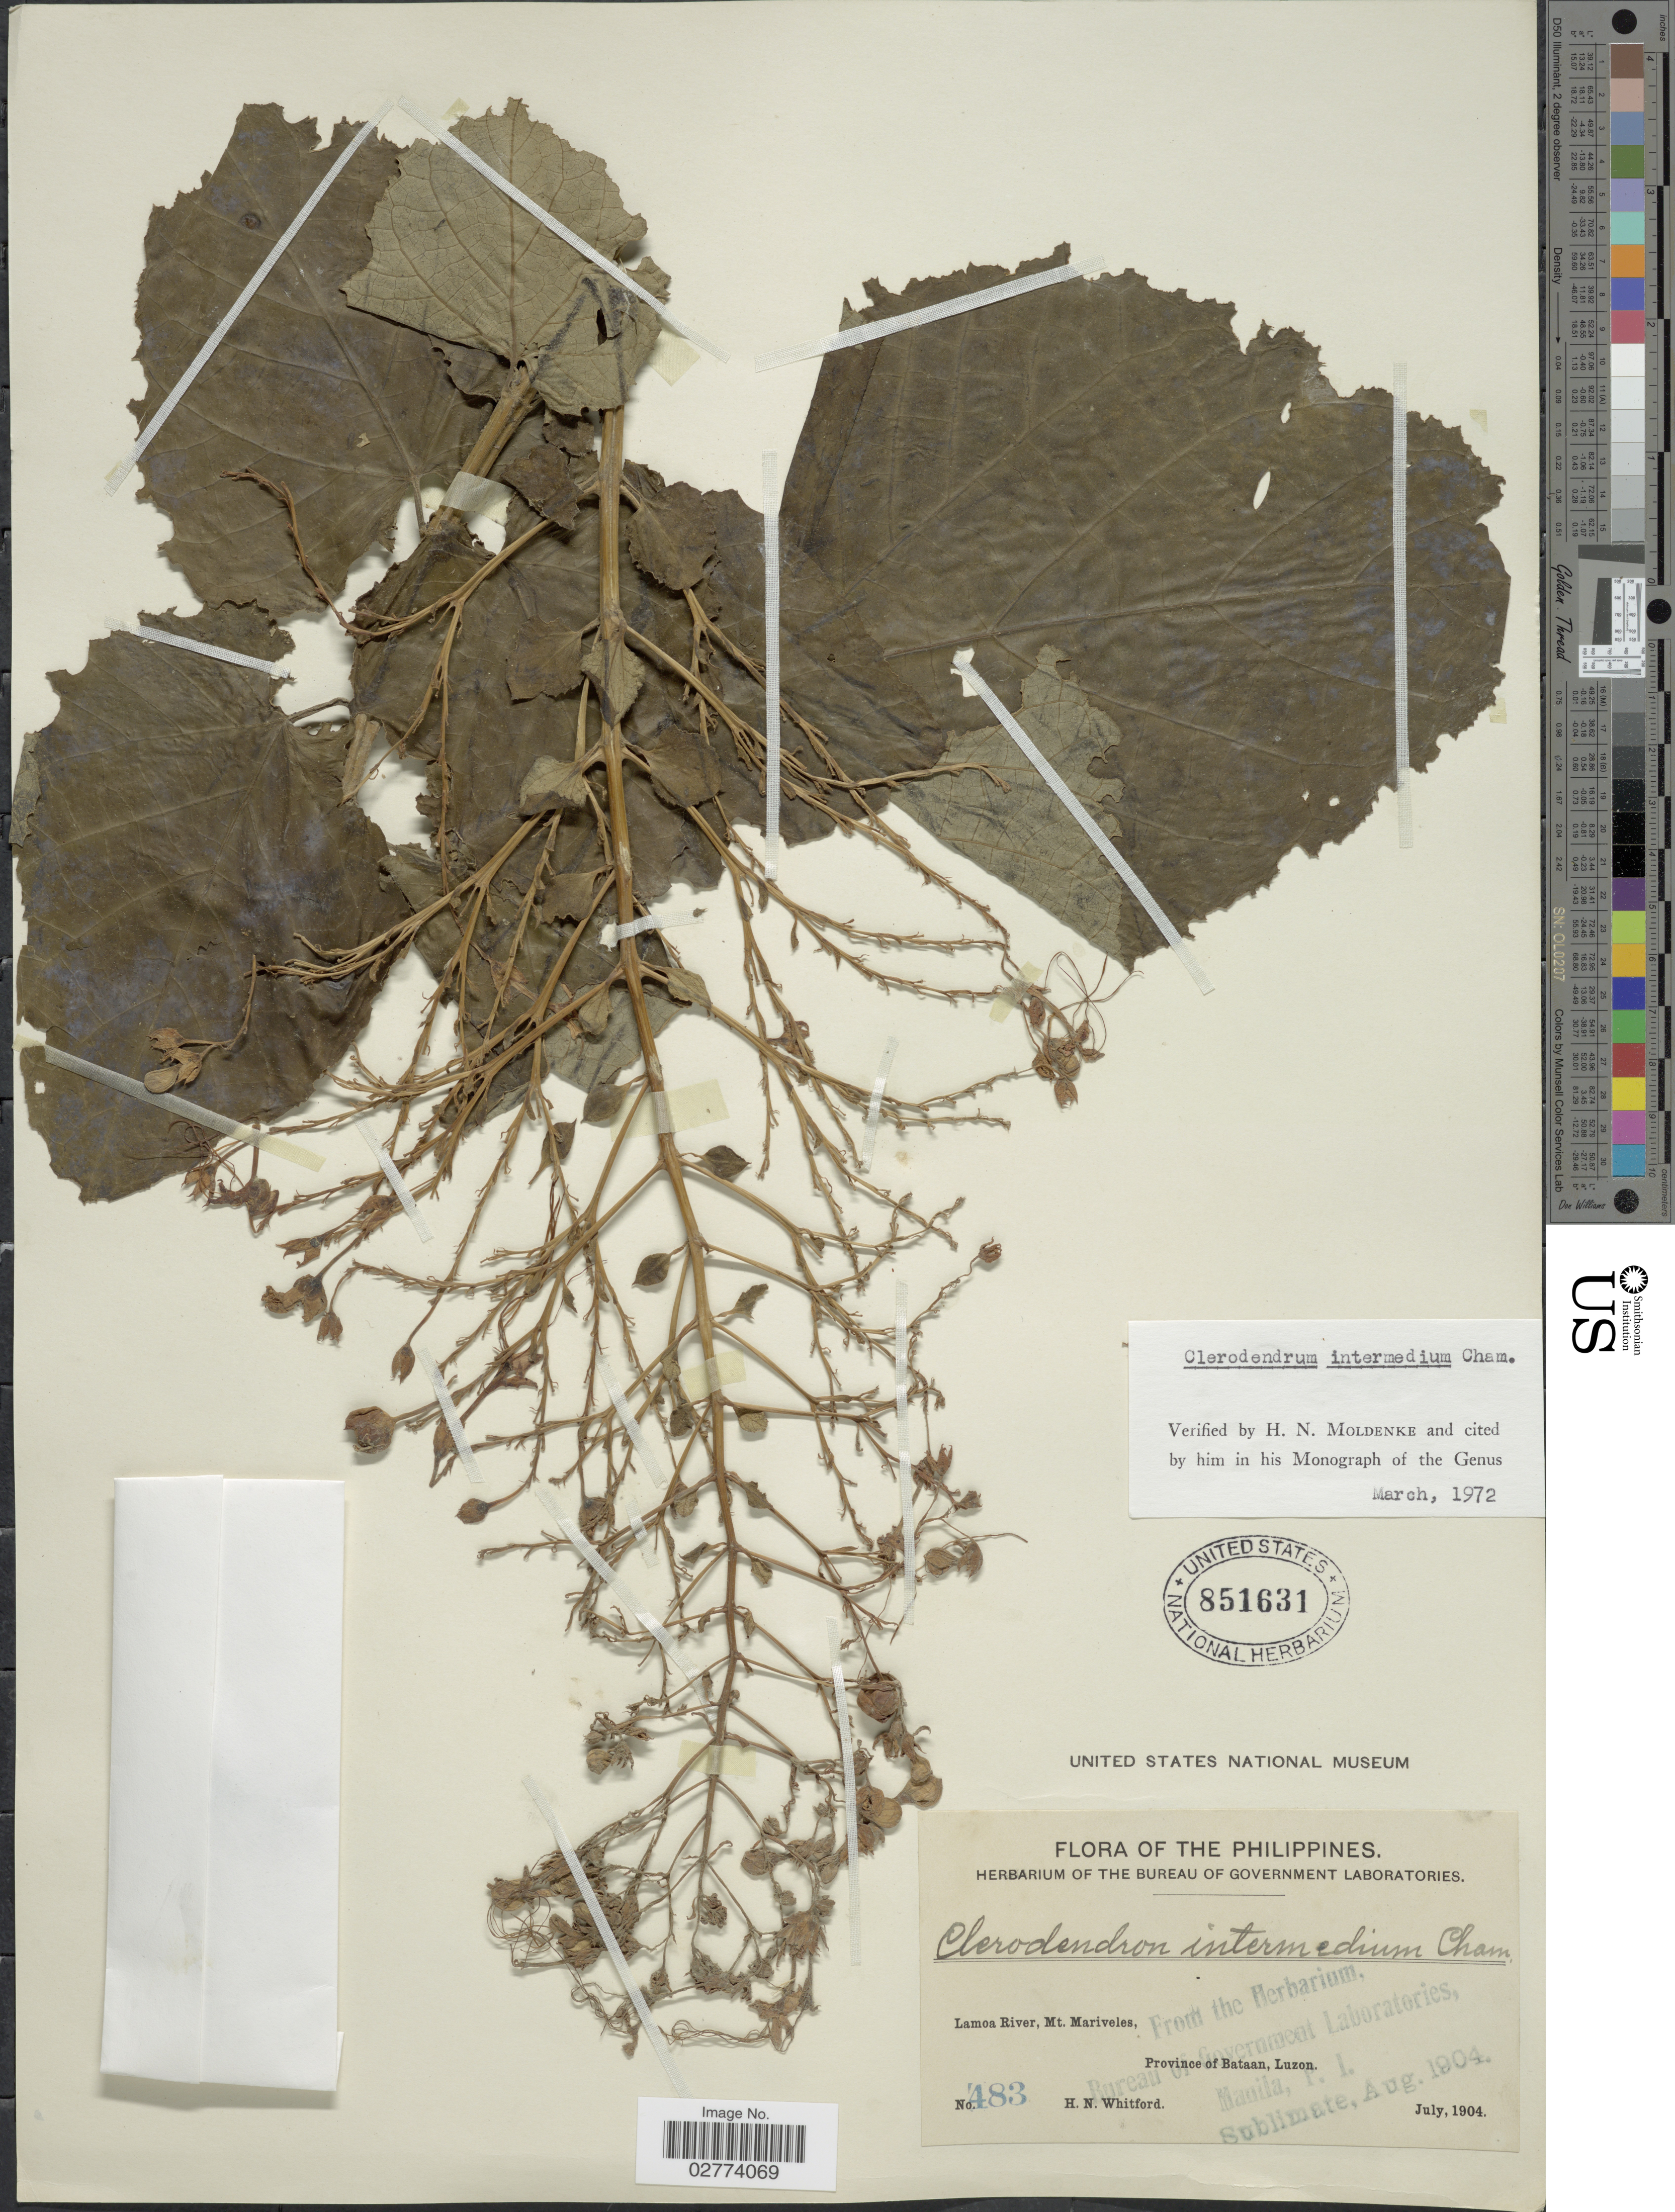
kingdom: Plantae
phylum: Tracheophyta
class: Magnoliopsida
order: Lamiales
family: Lamiaceae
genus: Clerodendrum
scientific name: Clerodendrum intermedium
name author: Cham.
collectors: H. N. Whitford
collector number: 483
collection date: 1904-07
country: Philippines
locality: Lamoa River, Mt. Mariveles, Province of Bataan, Luzon.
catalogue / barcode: US 851631